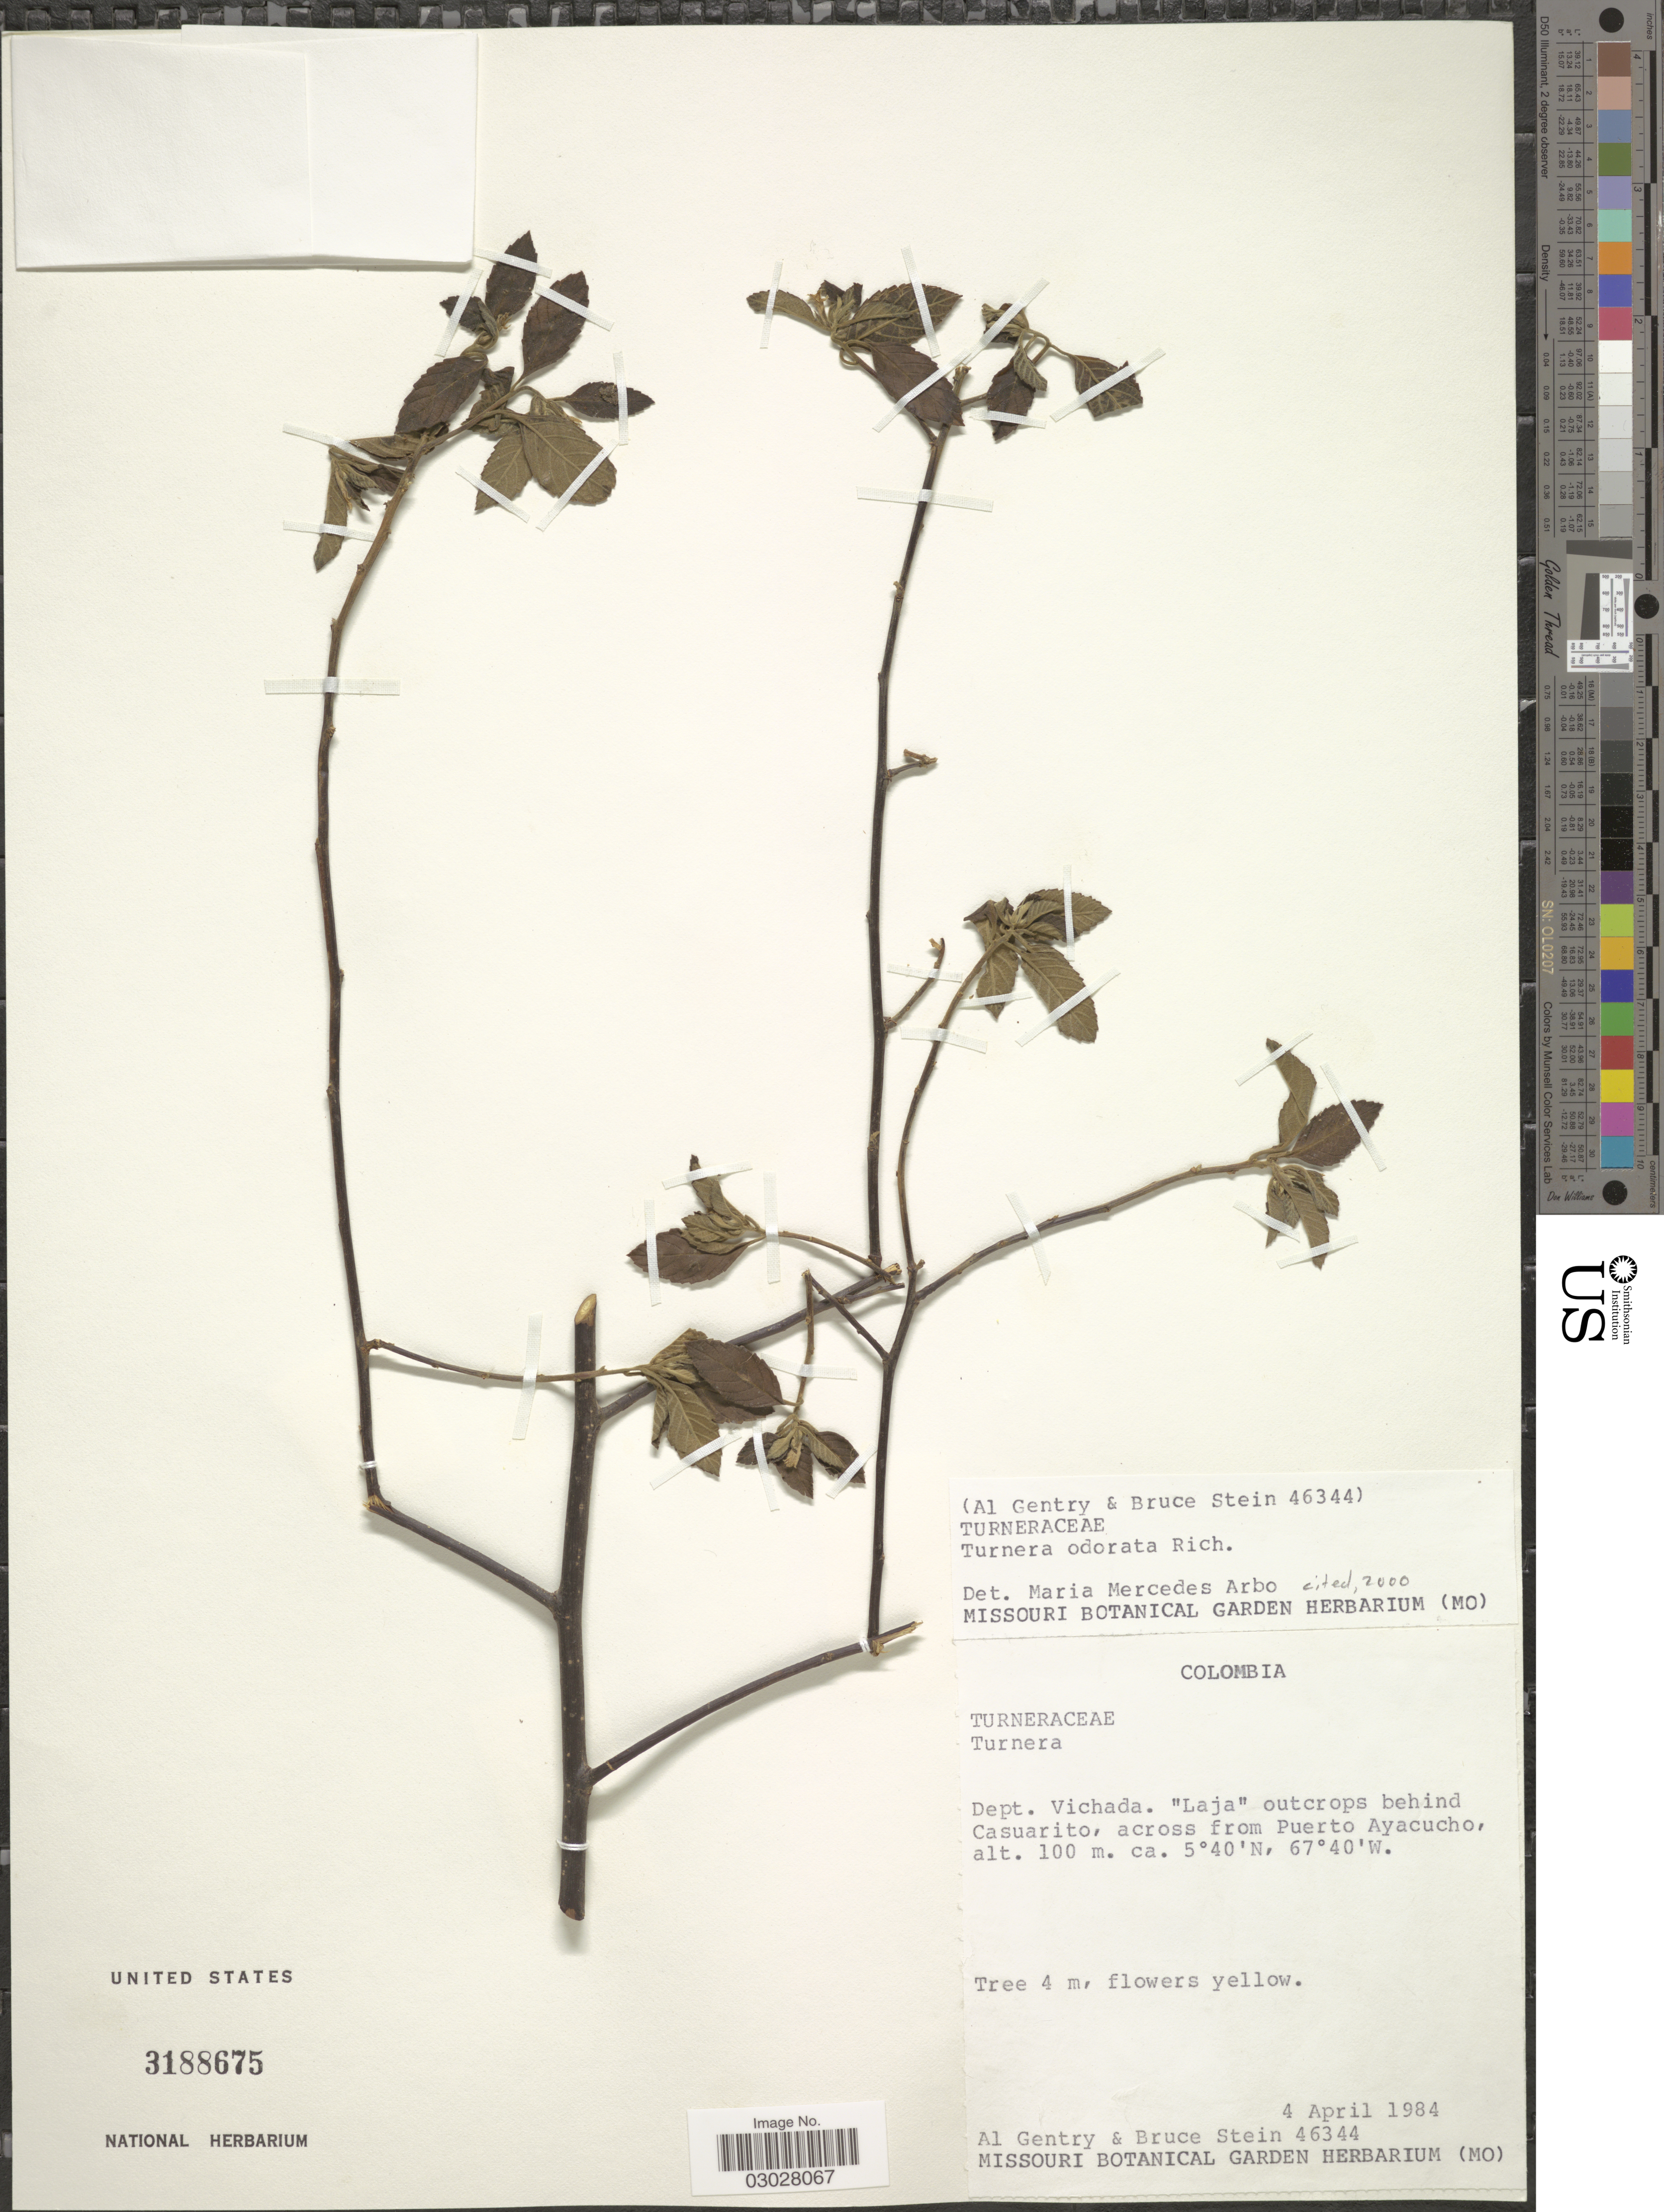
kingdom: Plantae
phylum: Tracheophyta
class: Magnoliopsida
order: Malpighiales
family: Turneraceae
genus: Turnera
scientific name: Turnera odorata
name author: Rich.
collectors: A. H. Gentry & B. A. Stein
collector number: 46344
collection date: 1984-04-04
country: Colombia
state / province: Vichada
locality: Dept. Vichada. "Laja" outcrops behind Casuarito, across from Puerto Ayacucho.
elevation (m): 100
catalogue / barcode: US 3188675